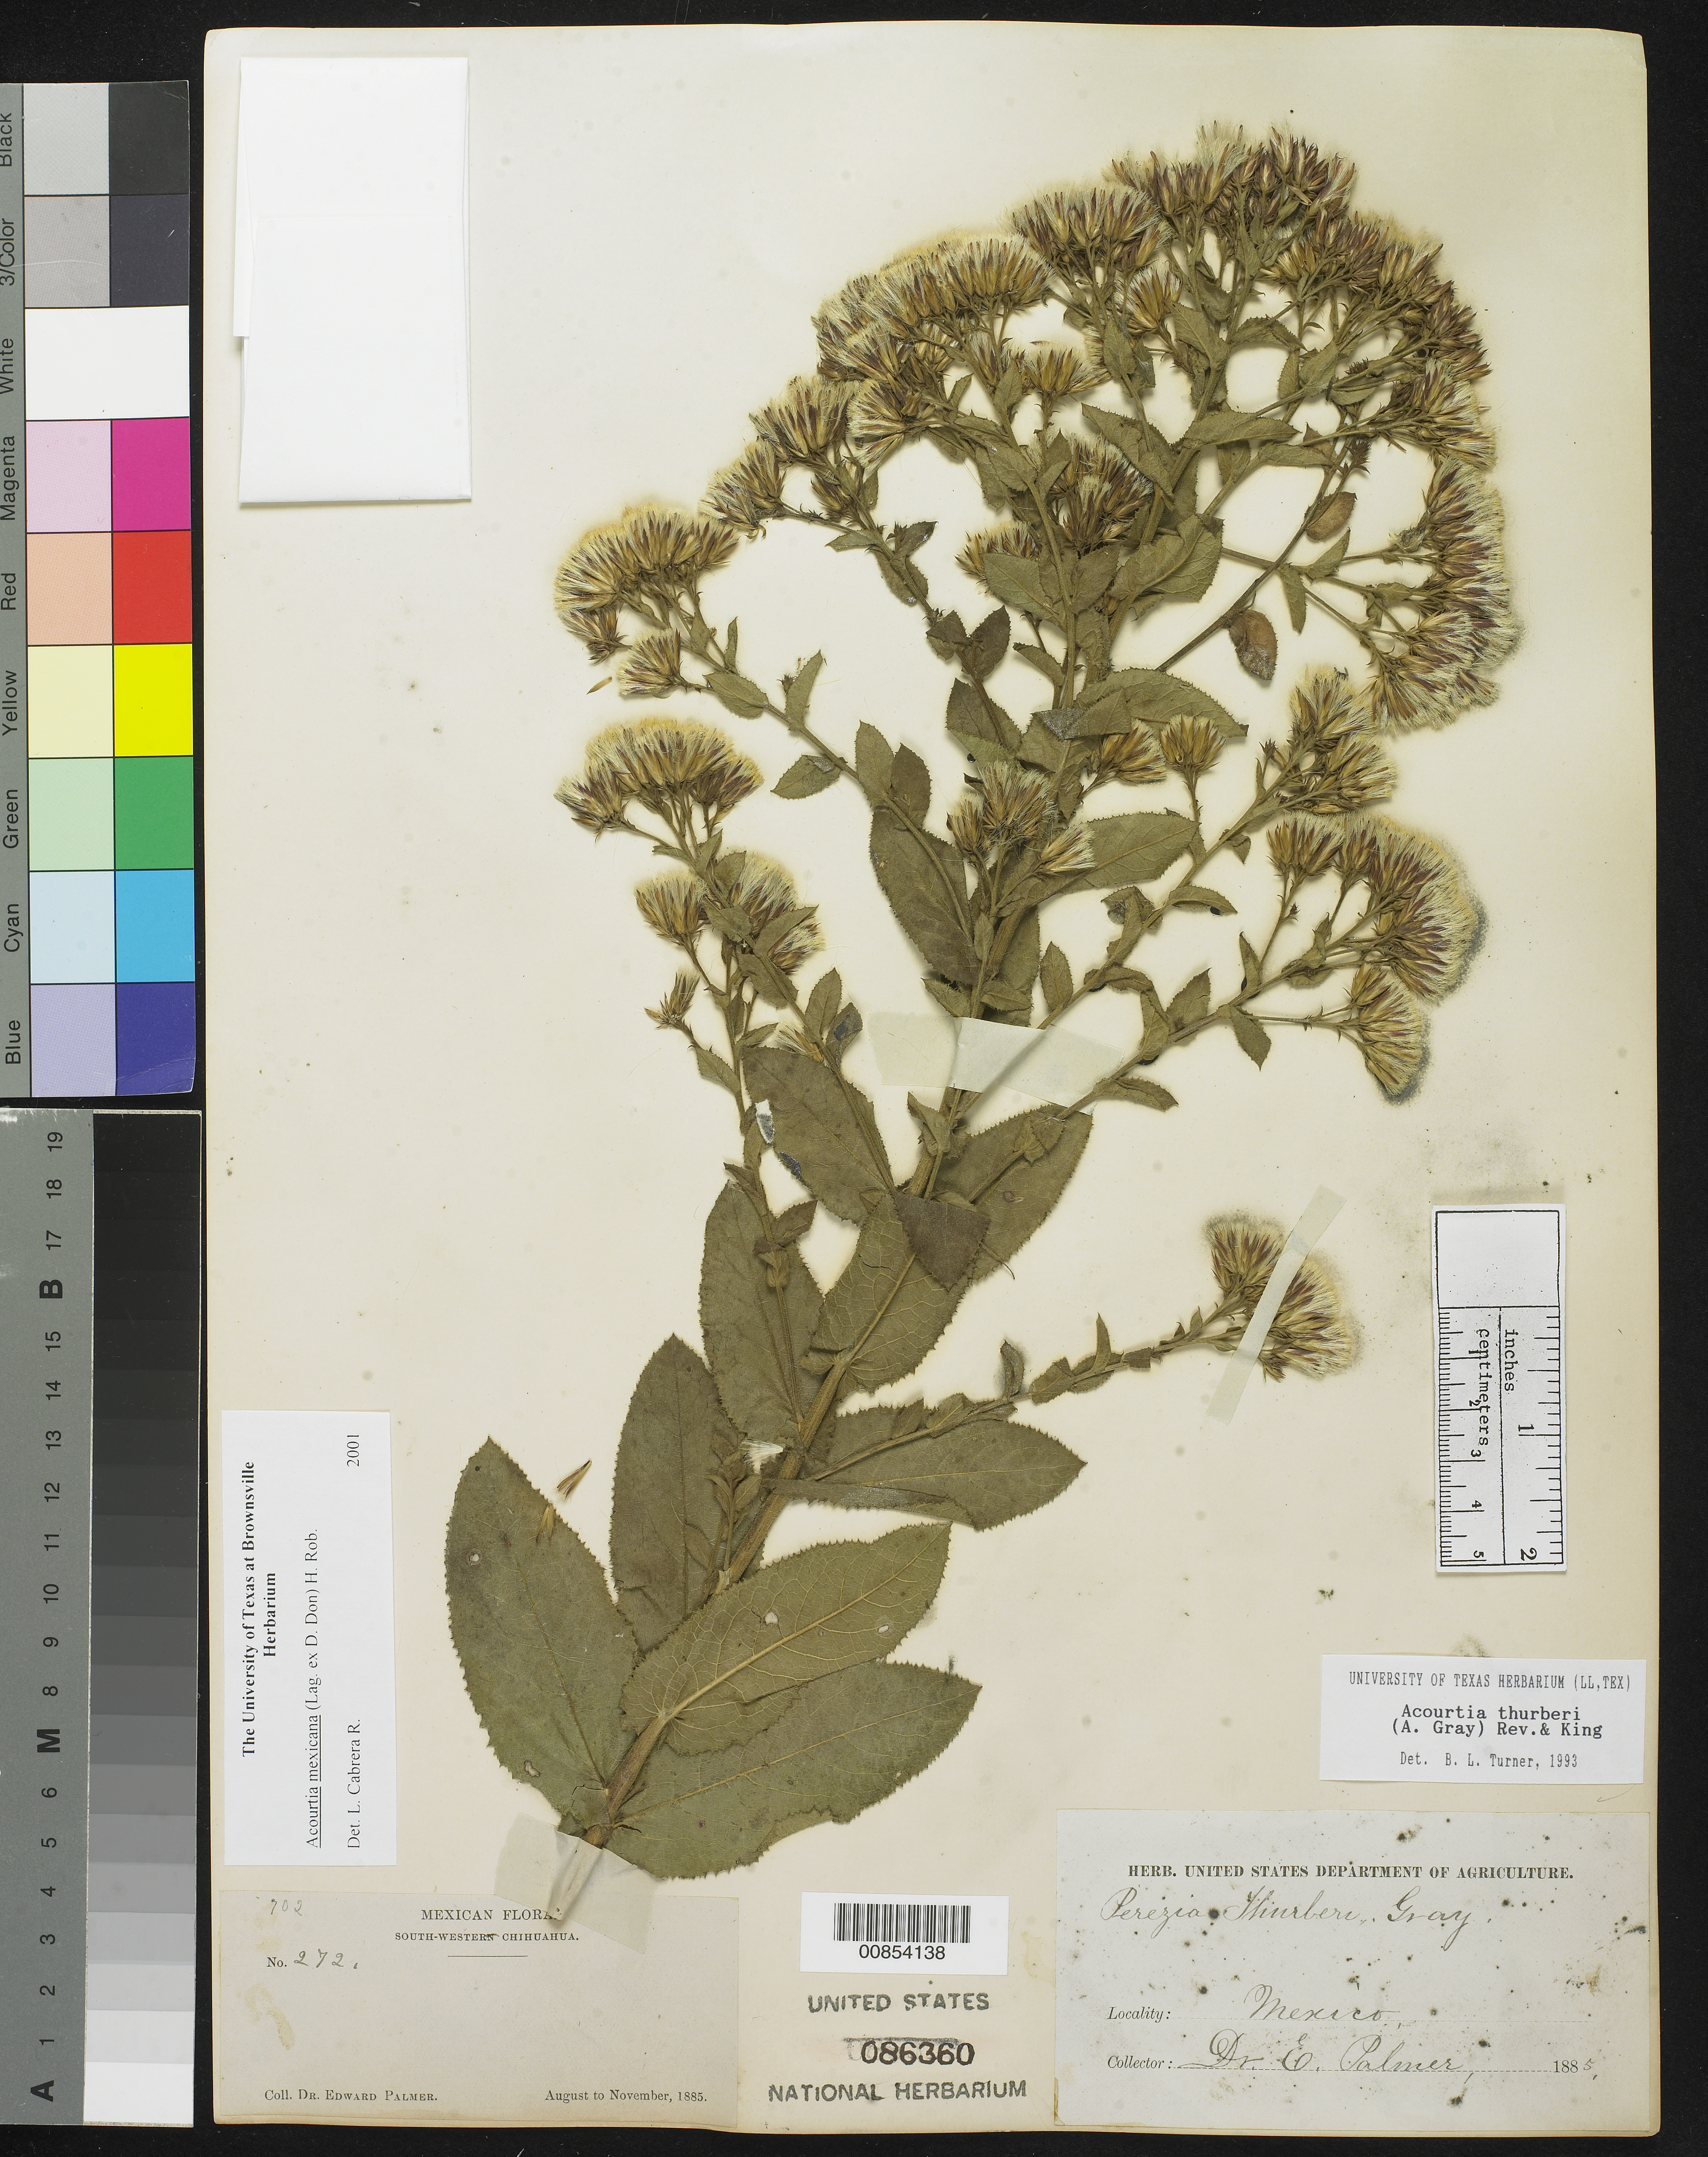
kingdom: Plantae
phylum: Tracheophyta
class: Magnoliopsida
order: Asterales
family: Asteraceae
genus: Acourtia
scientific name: Acourtia mexicana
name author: (Lag. ex D. Don) H. Rob.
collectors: E. Palmer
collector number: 272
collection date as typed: Aug 1885 to -- Nov 1885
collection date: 1885-08/1885-11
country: Mexico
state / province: Chihuahua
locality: South-Western Chihuahua.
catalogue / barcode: US 86360